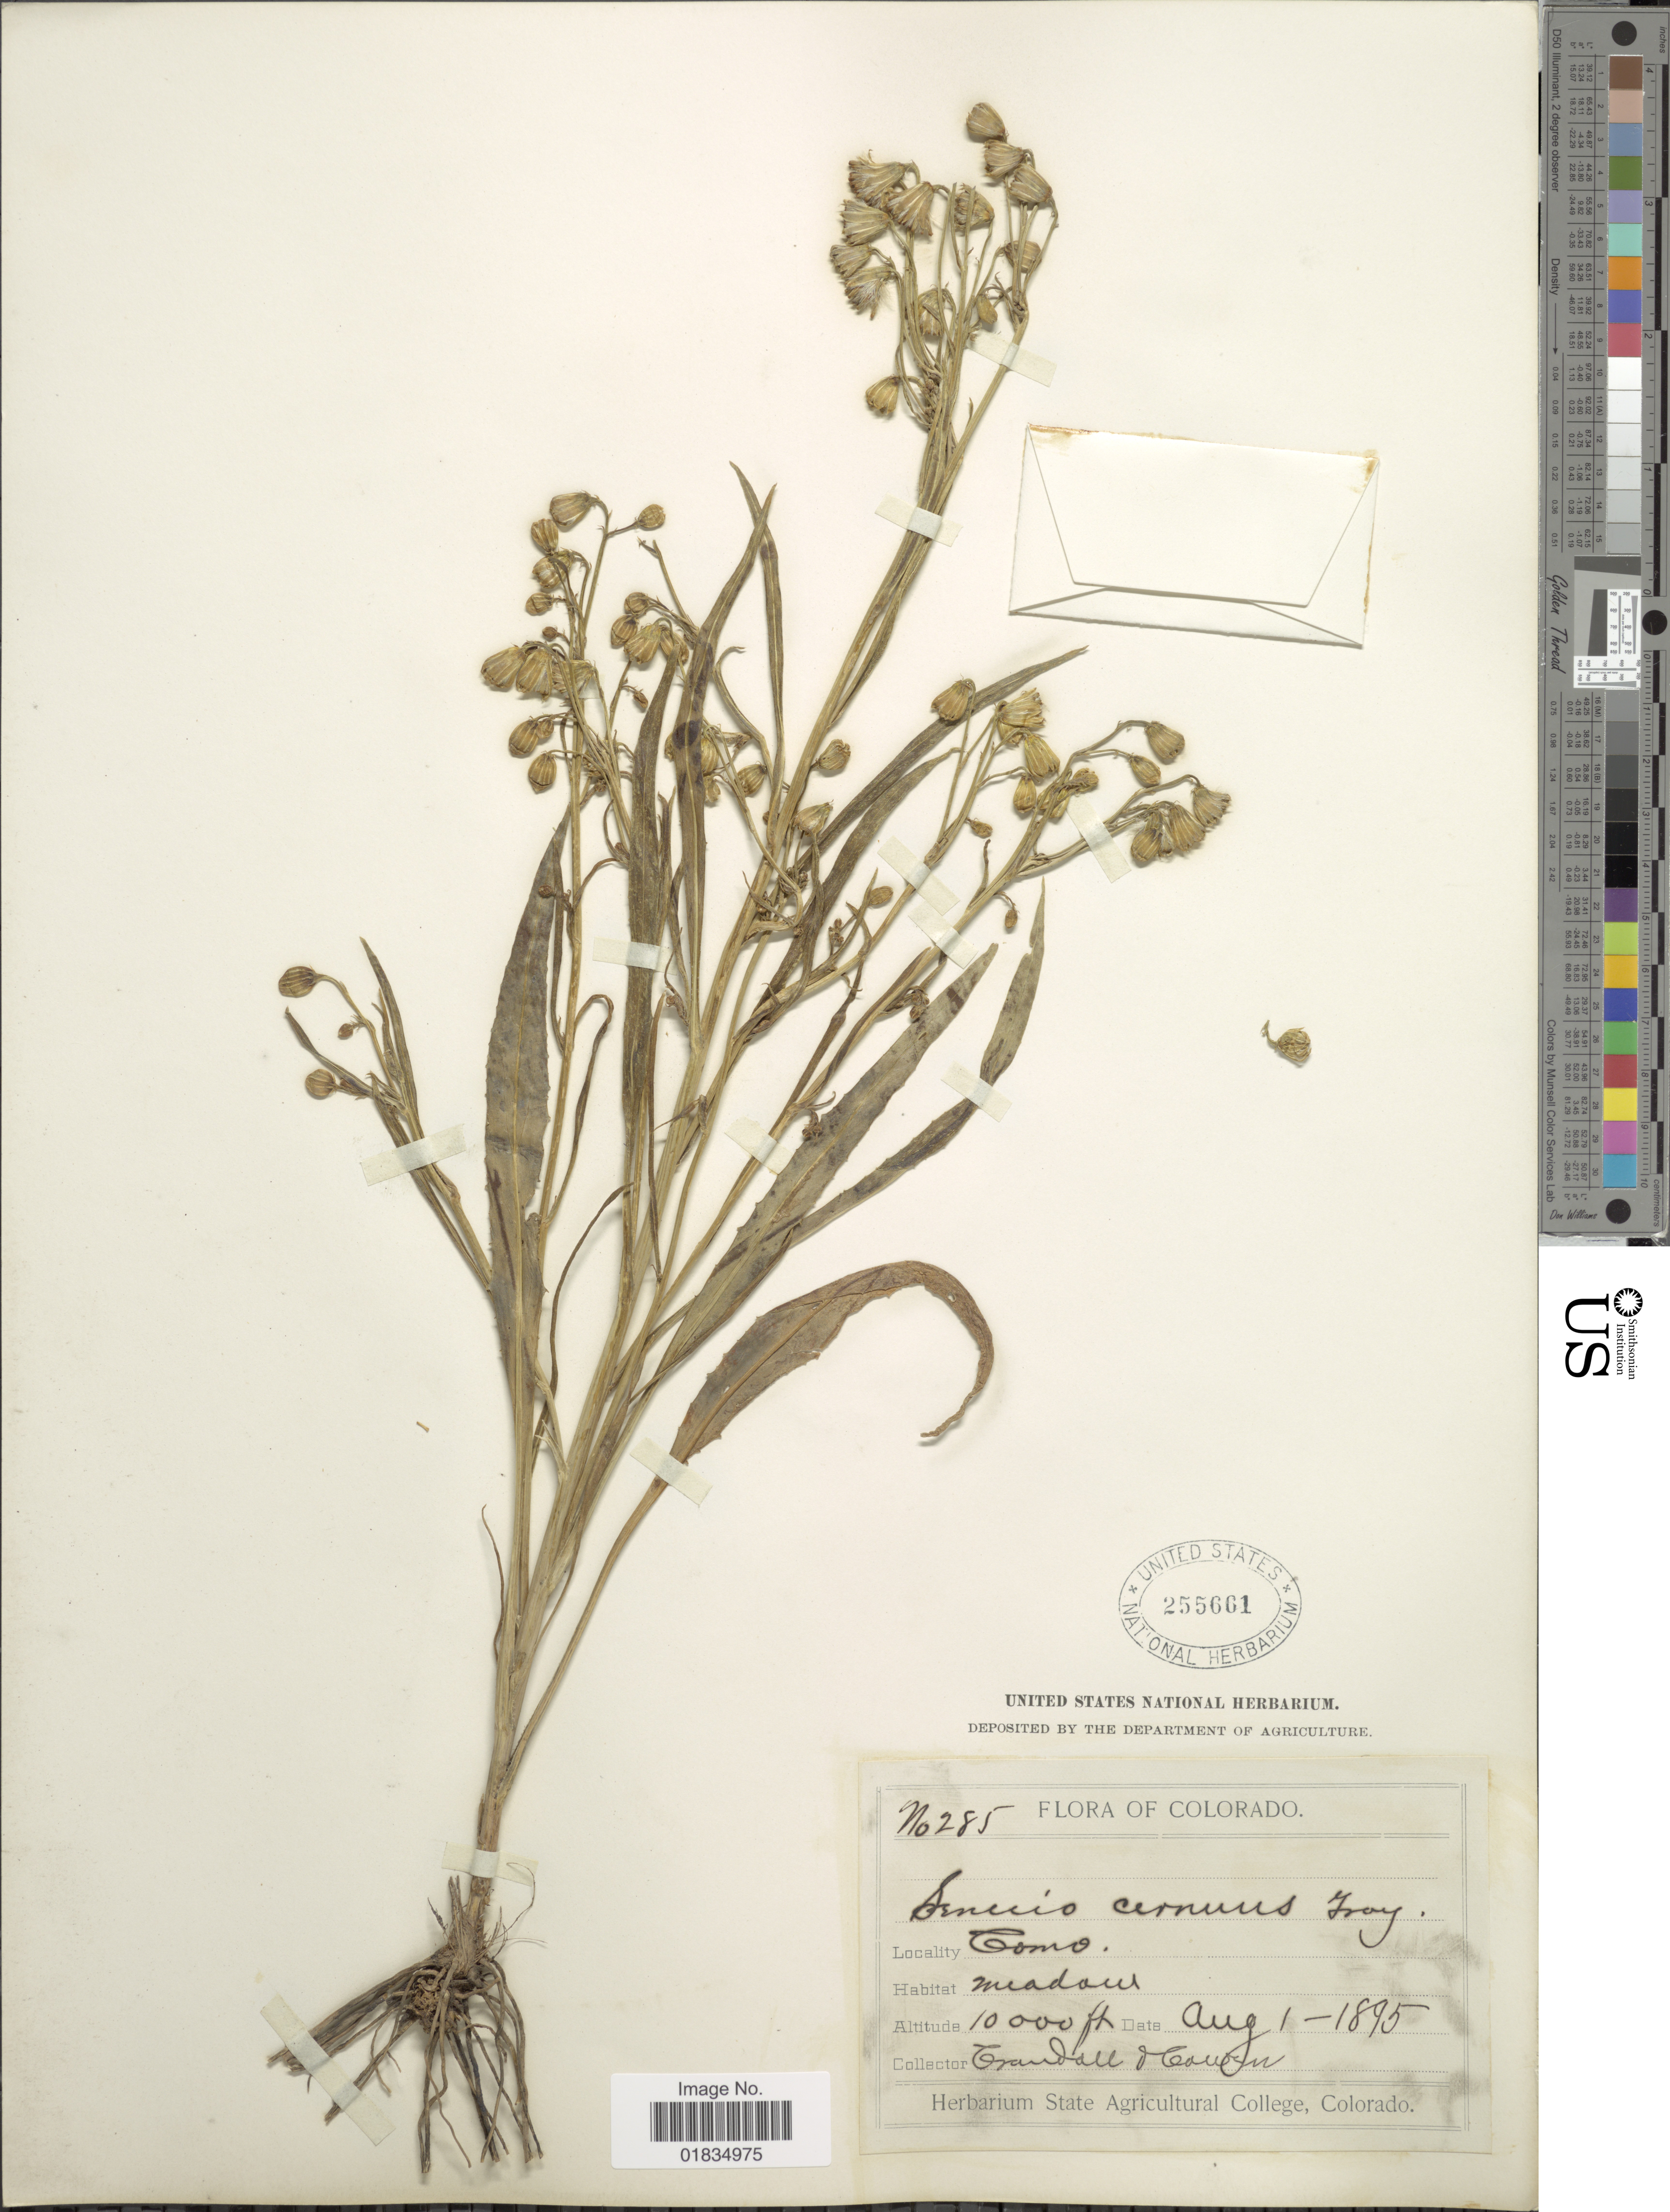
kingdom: Plantae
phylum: Tracheophyta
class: Magnoliopsida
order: Asterales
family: Asteraceae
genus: Senecio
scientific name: Senecio pudicus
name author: Greene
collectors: C. Crandall & J. H. Cowen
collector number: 285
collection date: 1895-08-01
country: United States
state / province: Colorado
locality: Como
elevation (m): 3048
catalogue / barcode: US 255661